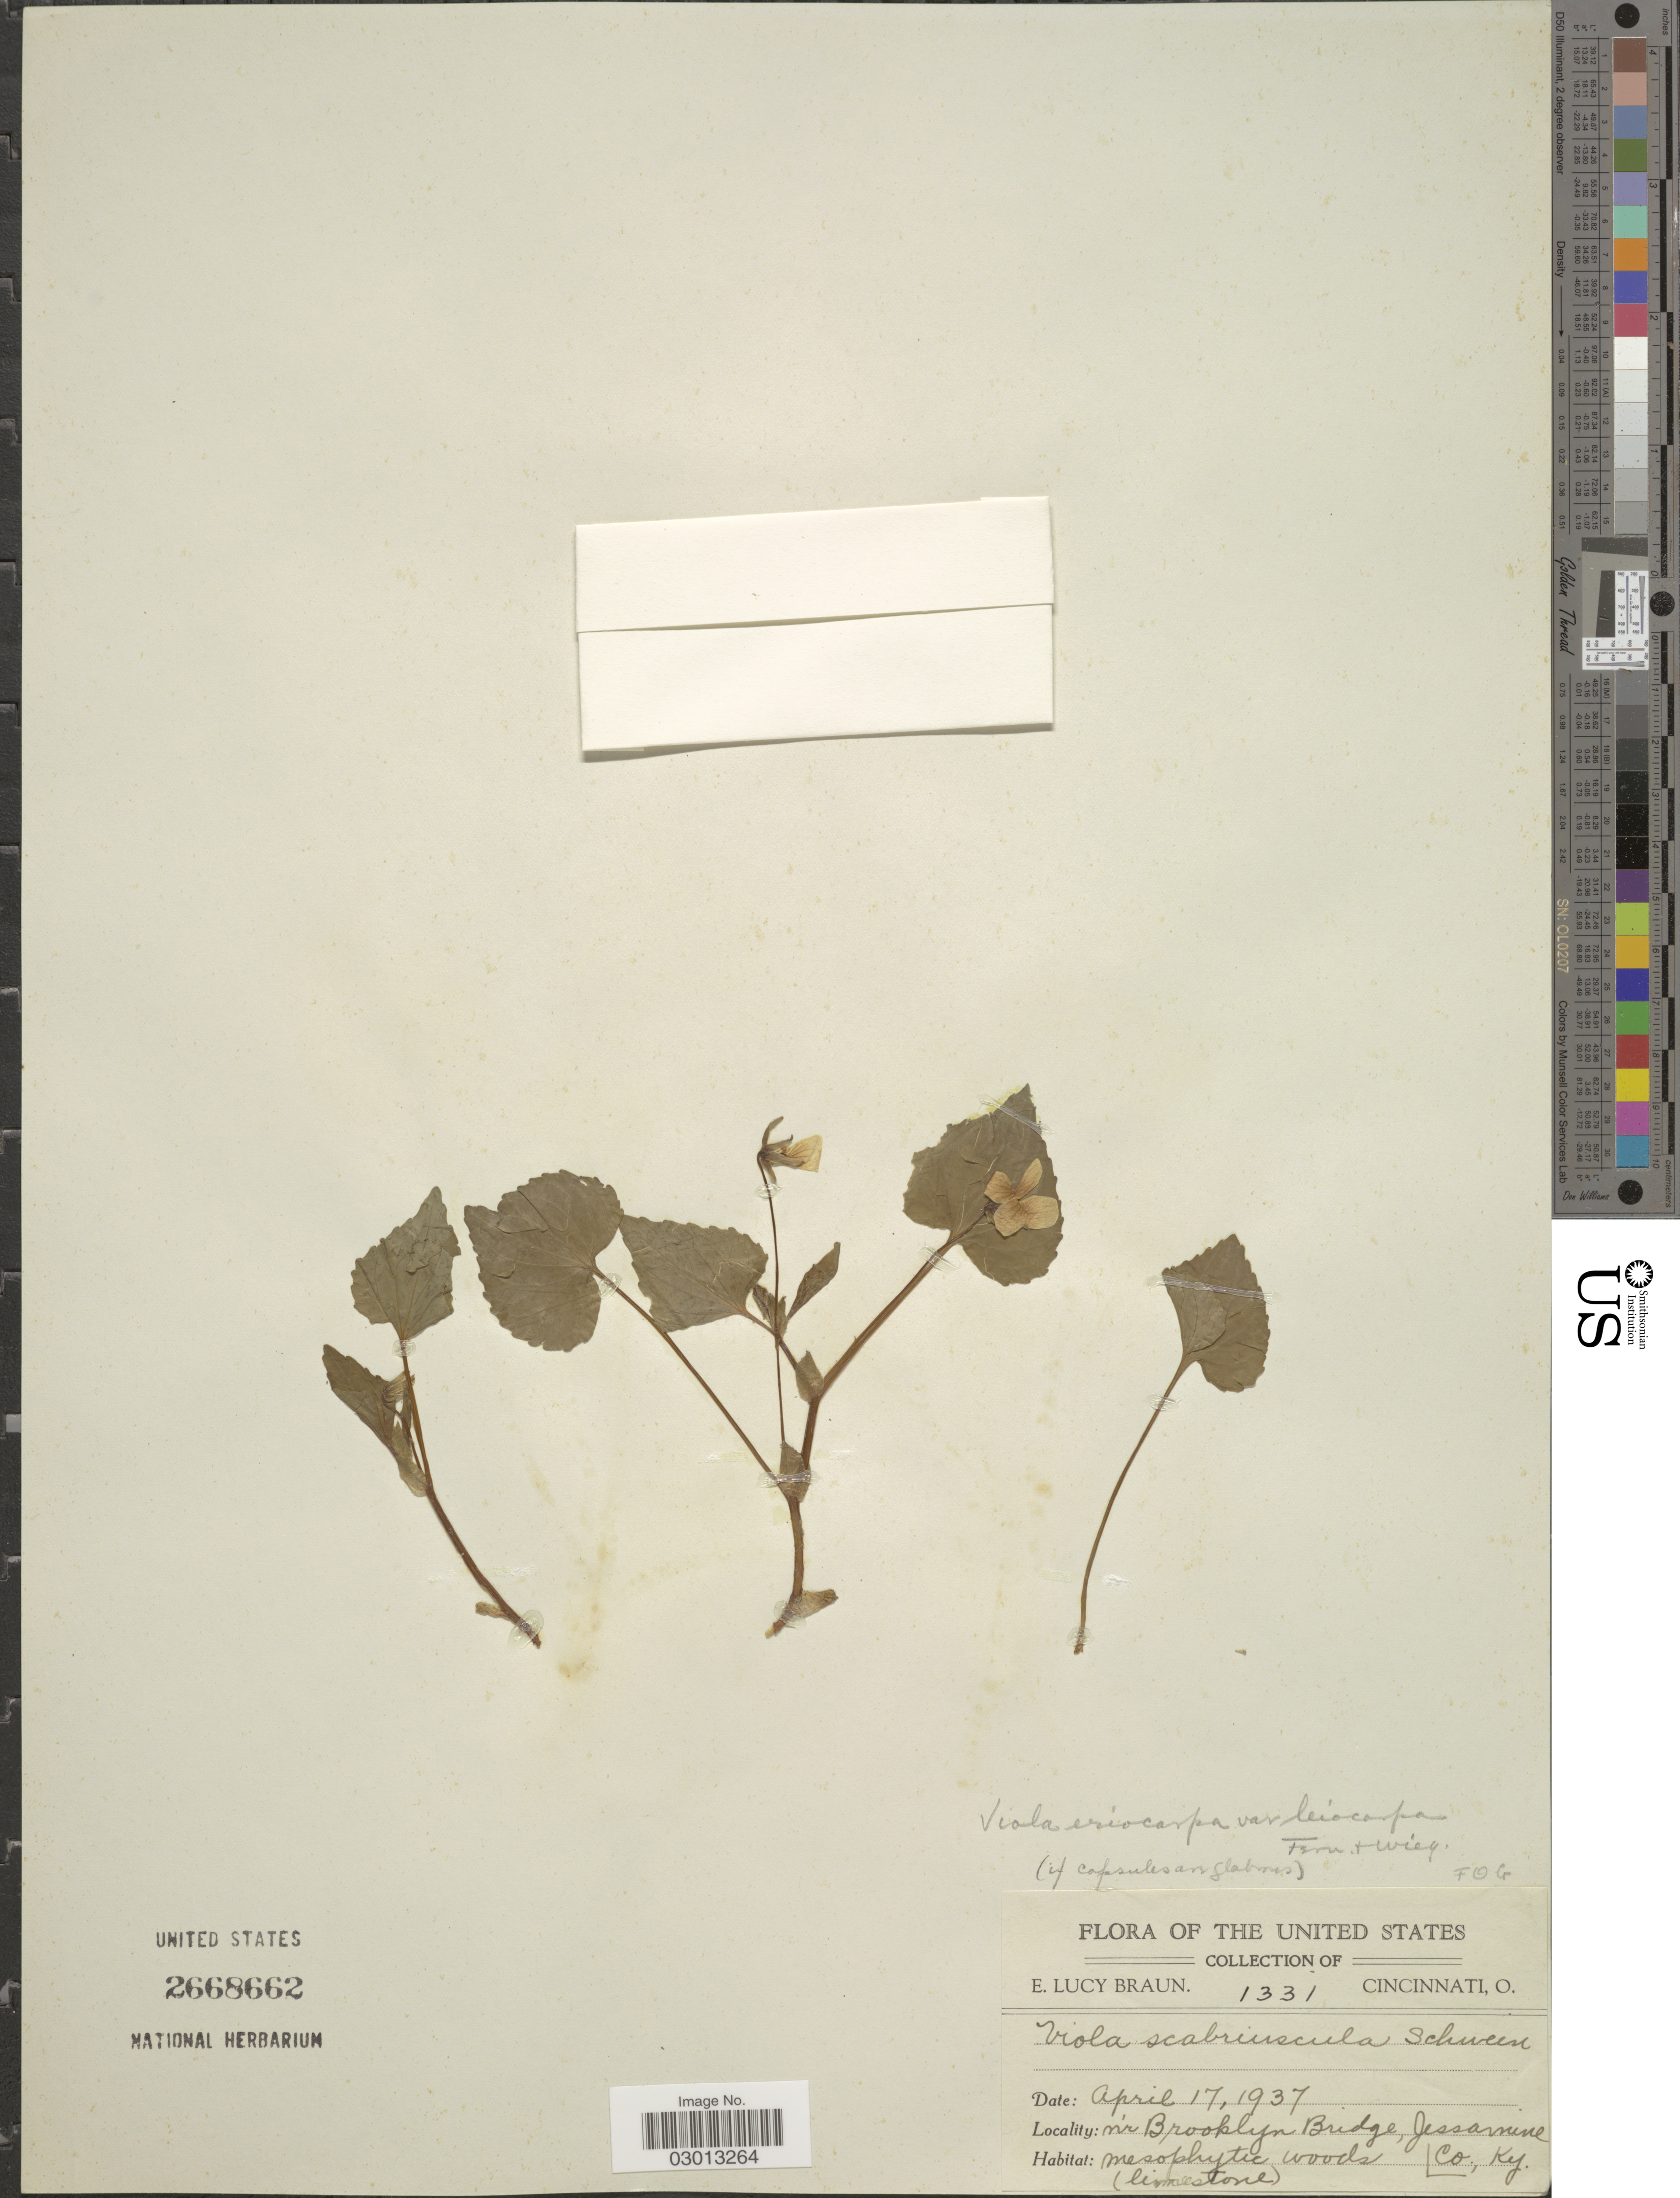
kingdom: Plantae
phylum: Tracheophyta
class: Magnoliopsida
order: Malpighiales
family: Violaceae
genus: Viola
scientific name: Viola pensylvanica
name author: Michx.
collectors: E. L. Braun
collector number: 1331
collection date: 1937-04-17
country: United States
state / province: Kentucky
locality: Nr Brooklyn Bridge, Jessamine Co.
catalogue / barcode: US 2668661